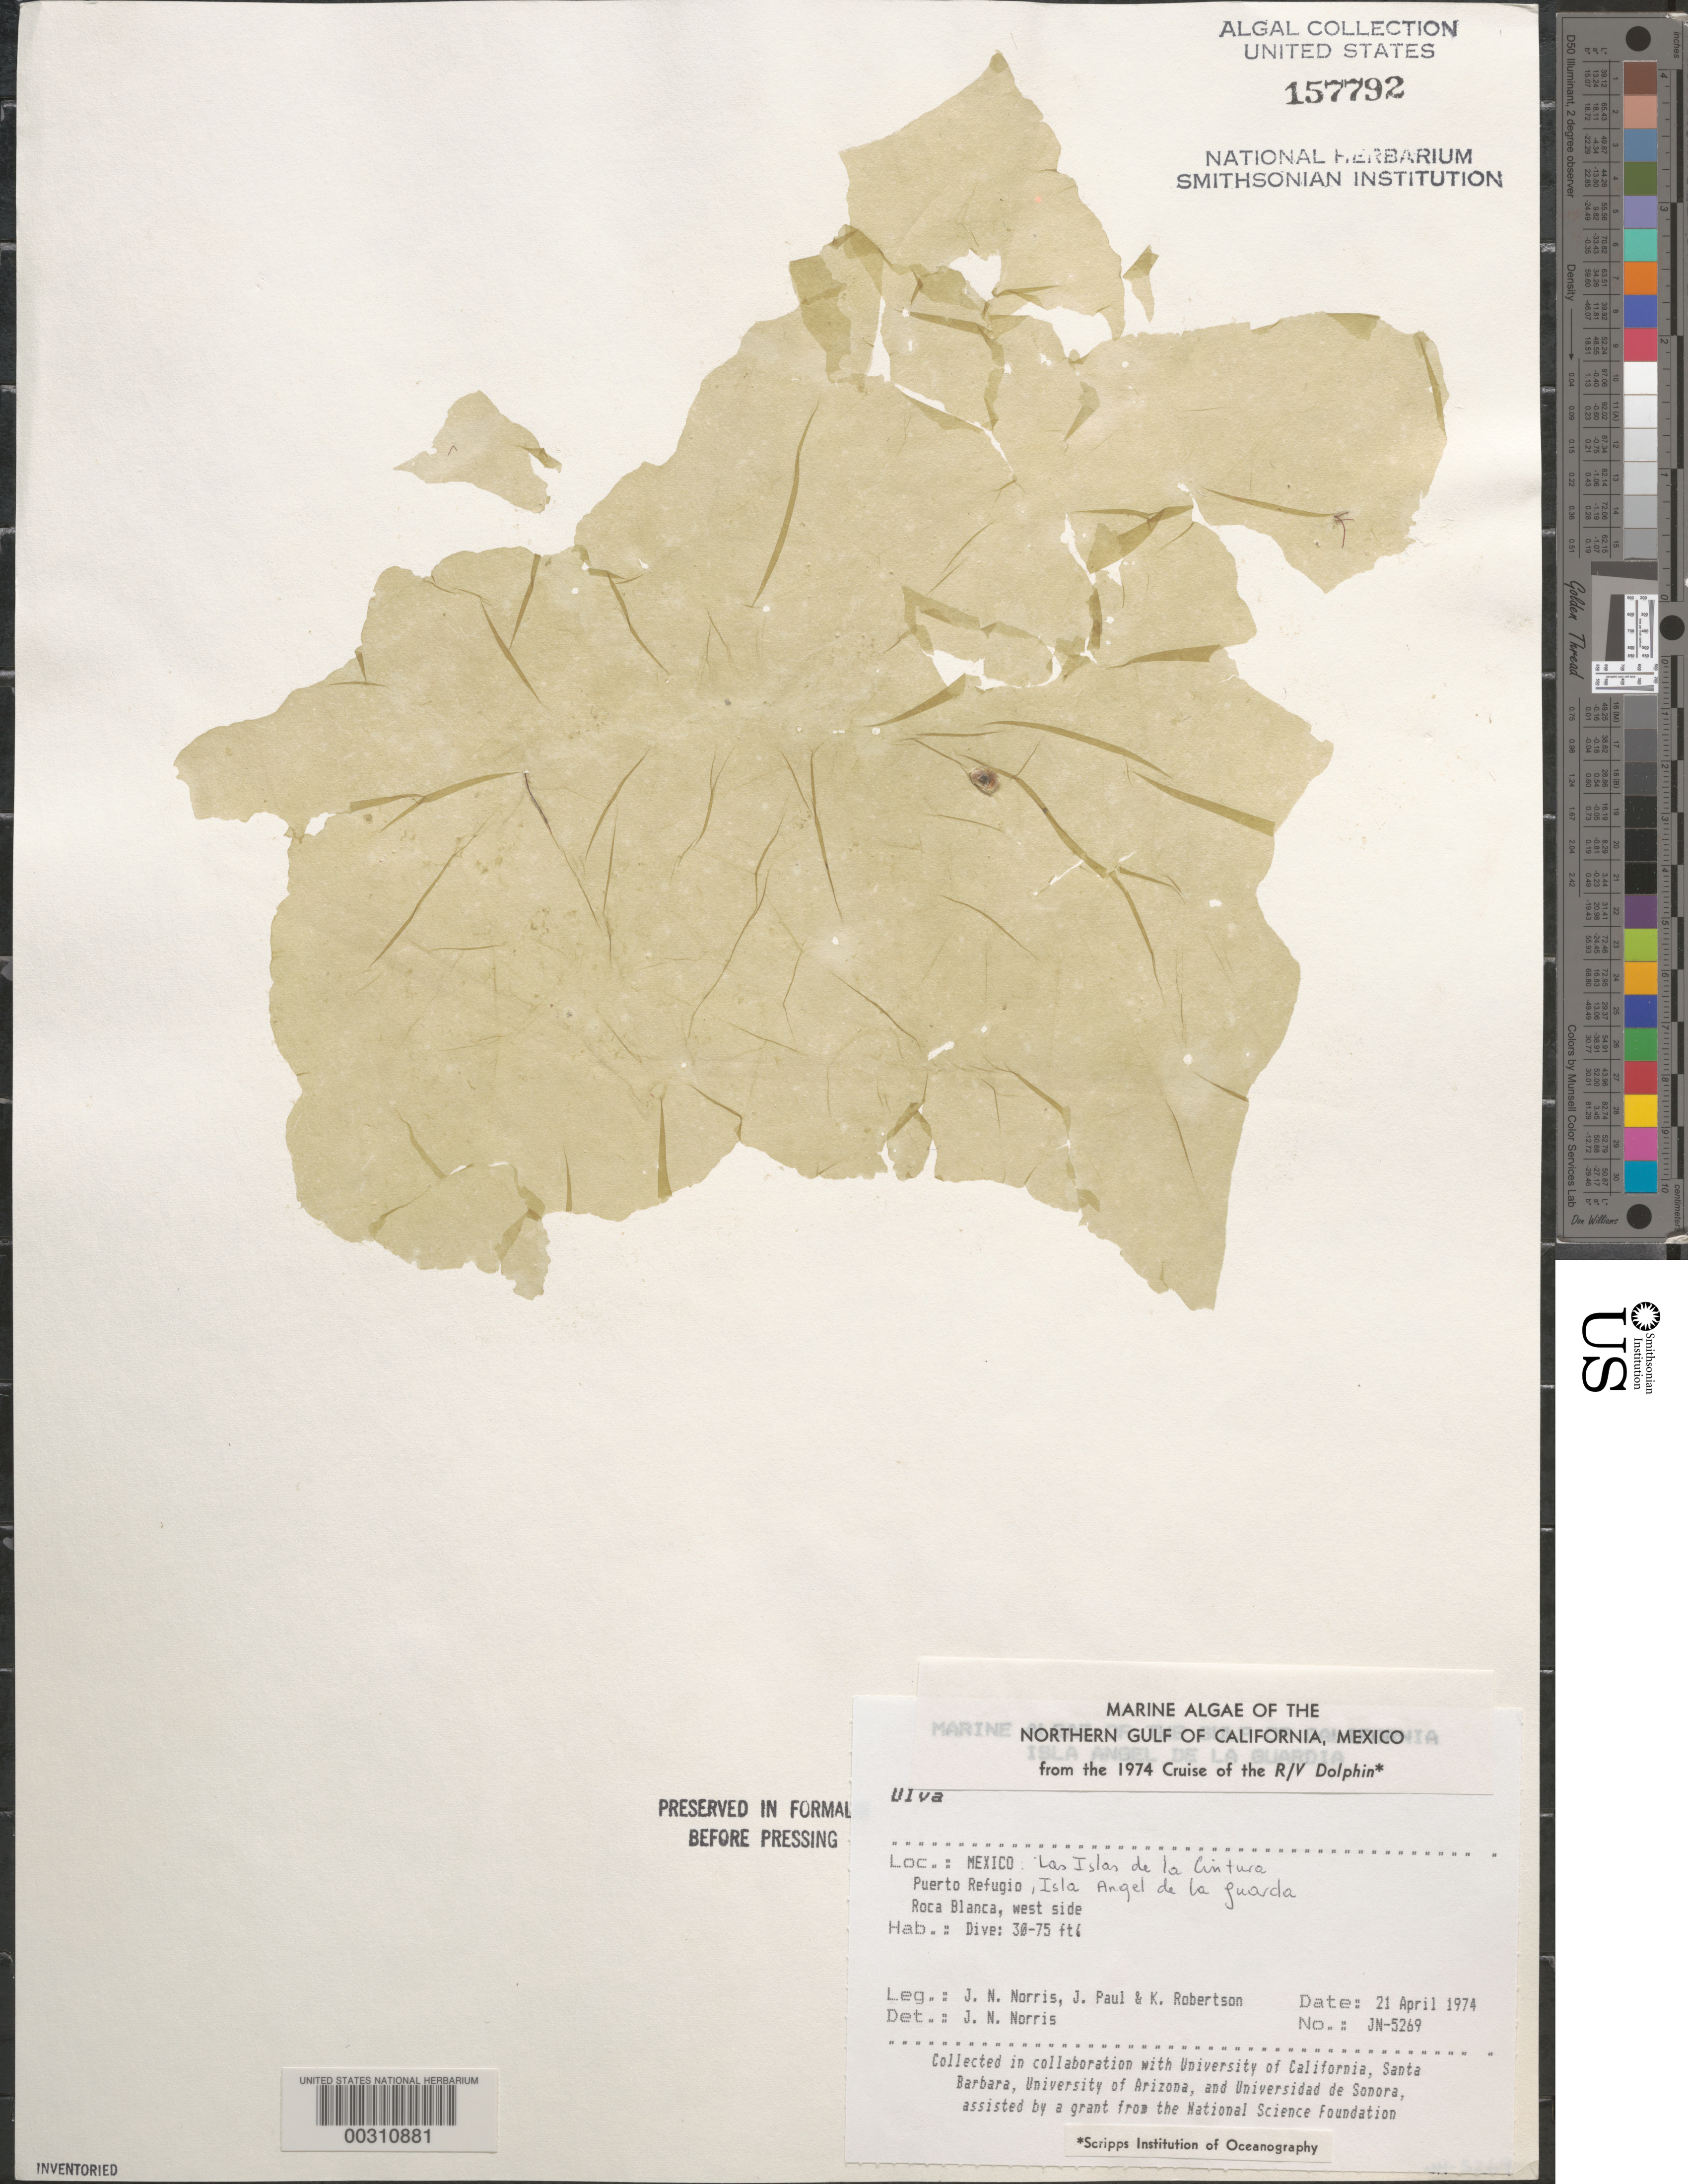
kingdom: Plantae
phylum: Chlorophyta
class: Ulvophyceae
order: Ulvales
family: Ulvaceae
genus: Ulva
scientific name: Ulva sp.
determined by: Norris, James N.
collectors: J. N. Norris, J. Paul & K. Robertson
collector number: JN-5269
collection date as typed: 21 Apr 1974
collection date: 1974-04-21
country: Mexico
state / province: Baja California Norte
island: Isla Angel de la Guarda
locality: Puerto Refugio, Roca Blanca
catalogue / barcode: US 157792